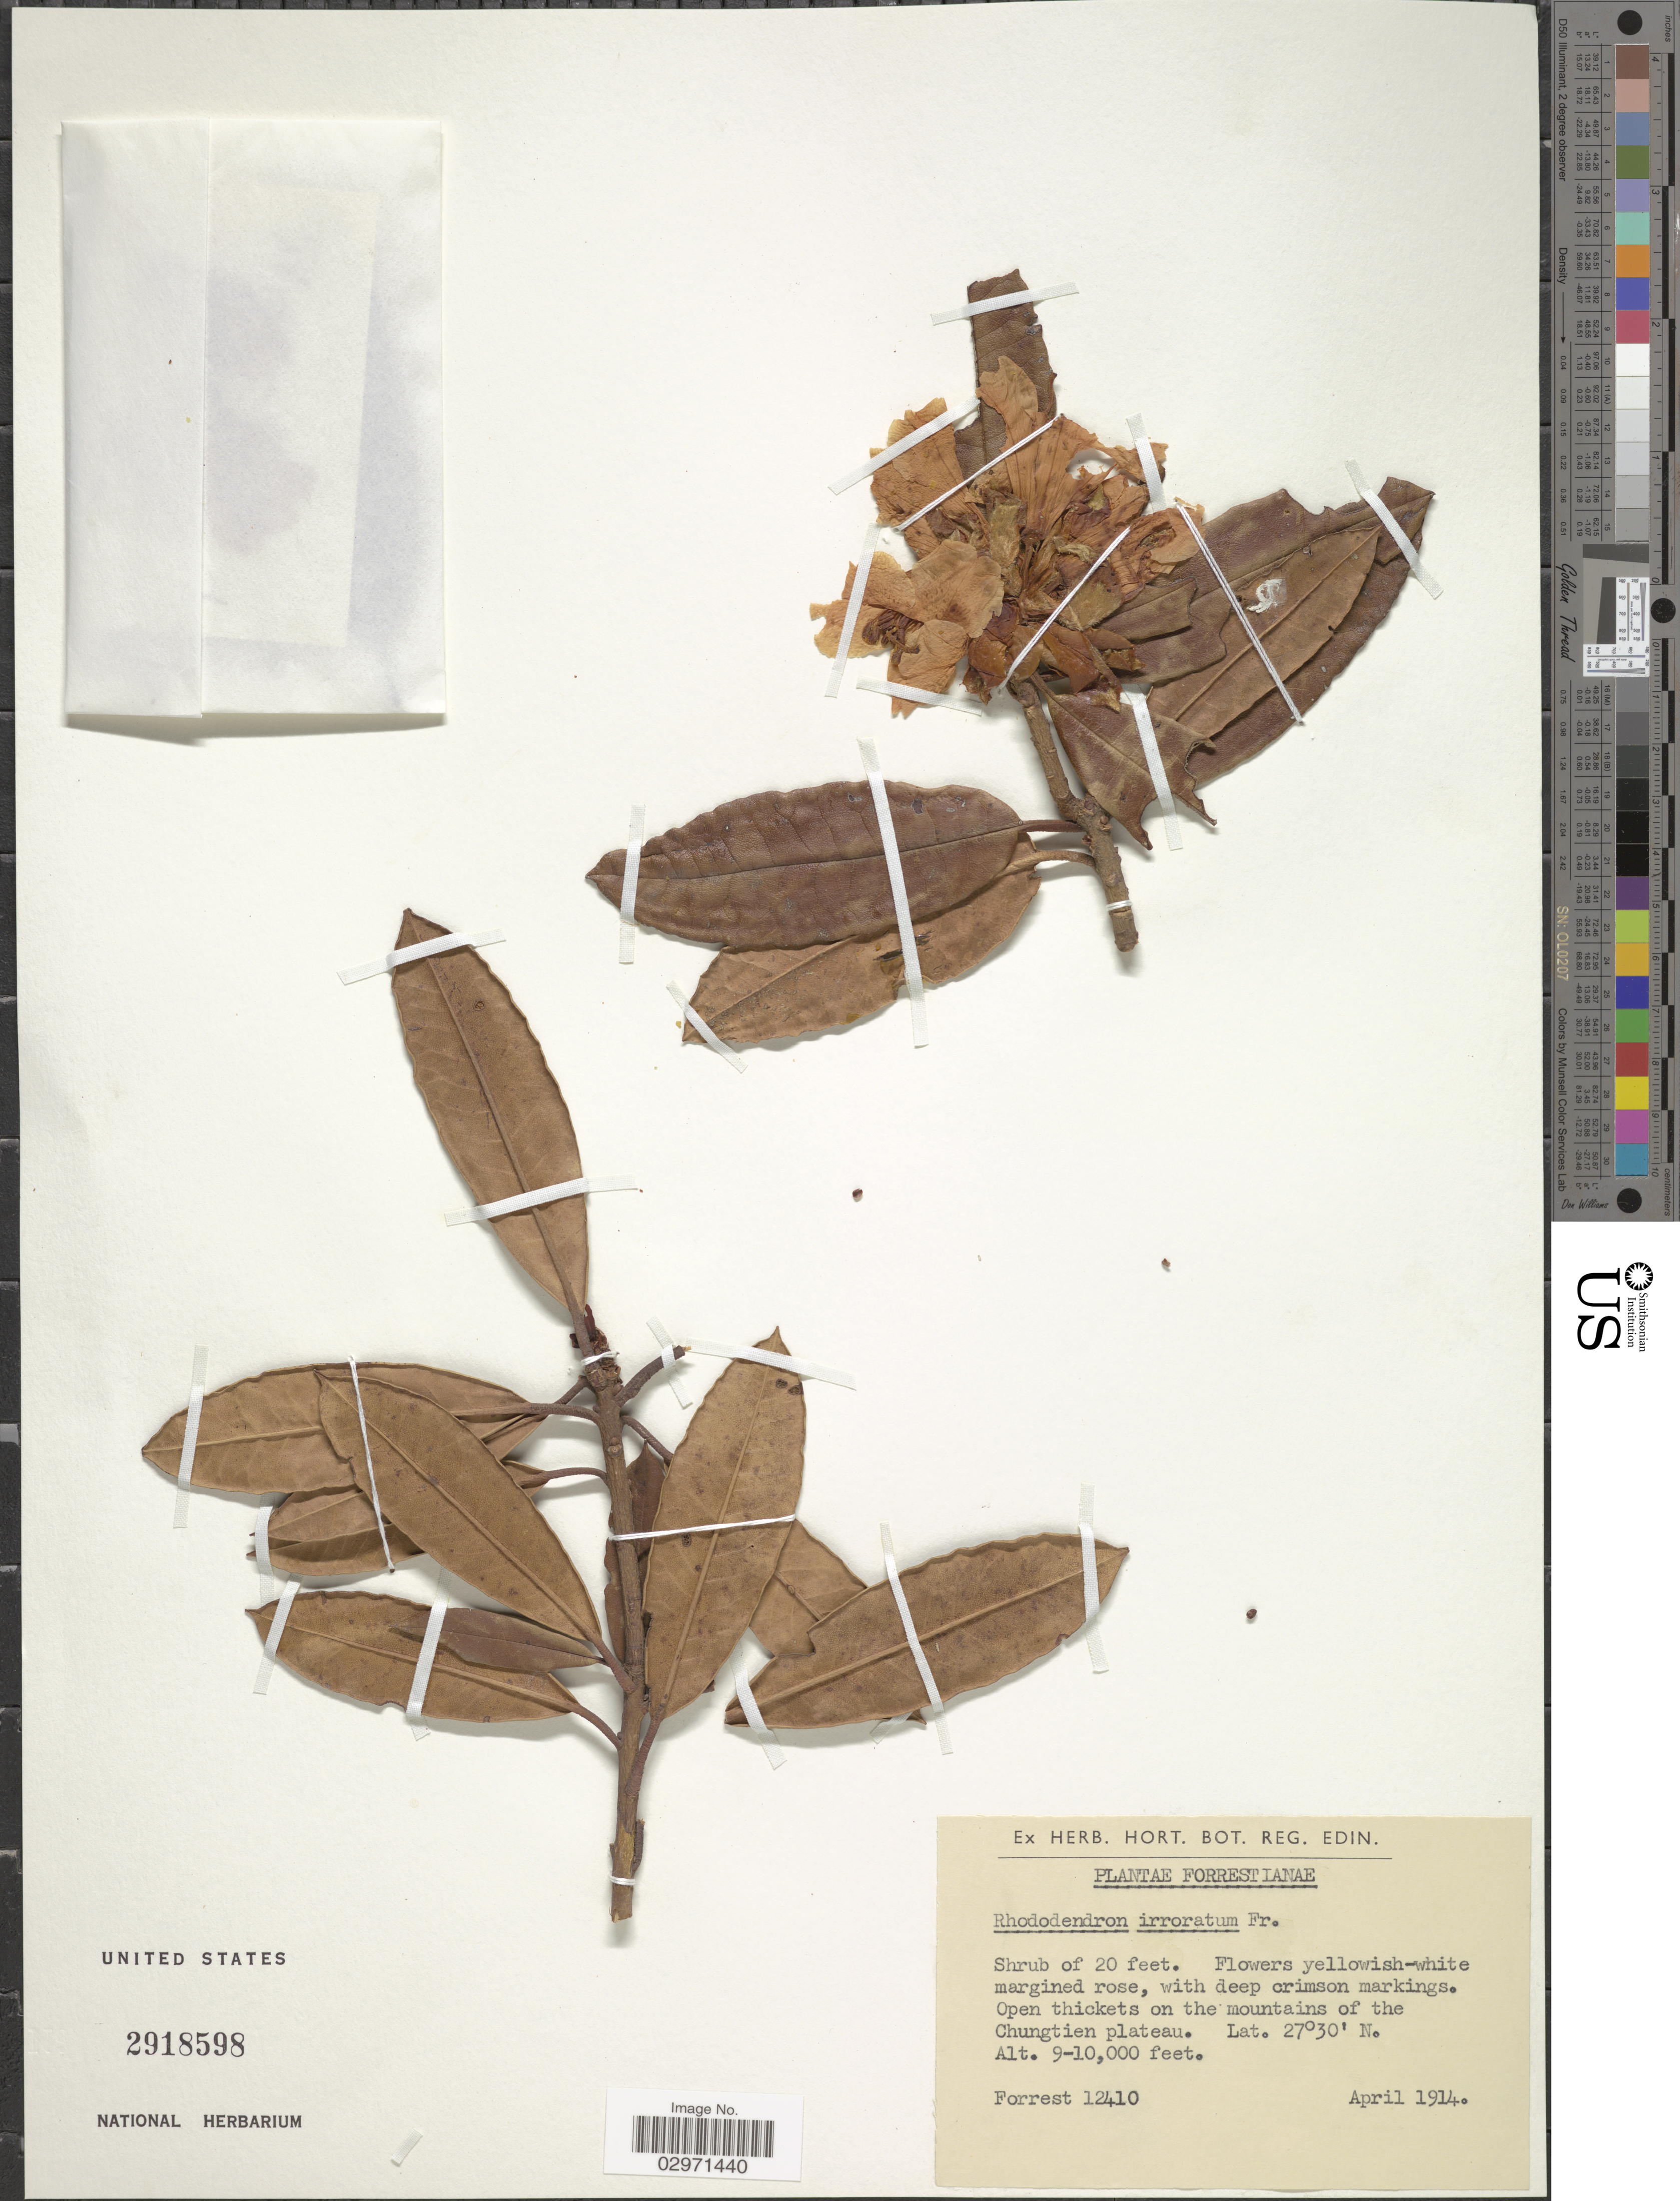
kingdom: Plantae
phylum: Tracheophyta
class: Magnoliopsida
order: Ericales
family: Ericaceae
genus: Rhododendron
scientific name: Rhododendron irroratum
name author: Franch.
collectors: -. Forrest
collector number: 12410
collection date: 1914-04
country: China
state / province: Yunnan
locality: On the mountains of the Chungtien plateau.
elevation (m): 2743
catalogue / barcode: US 2918598